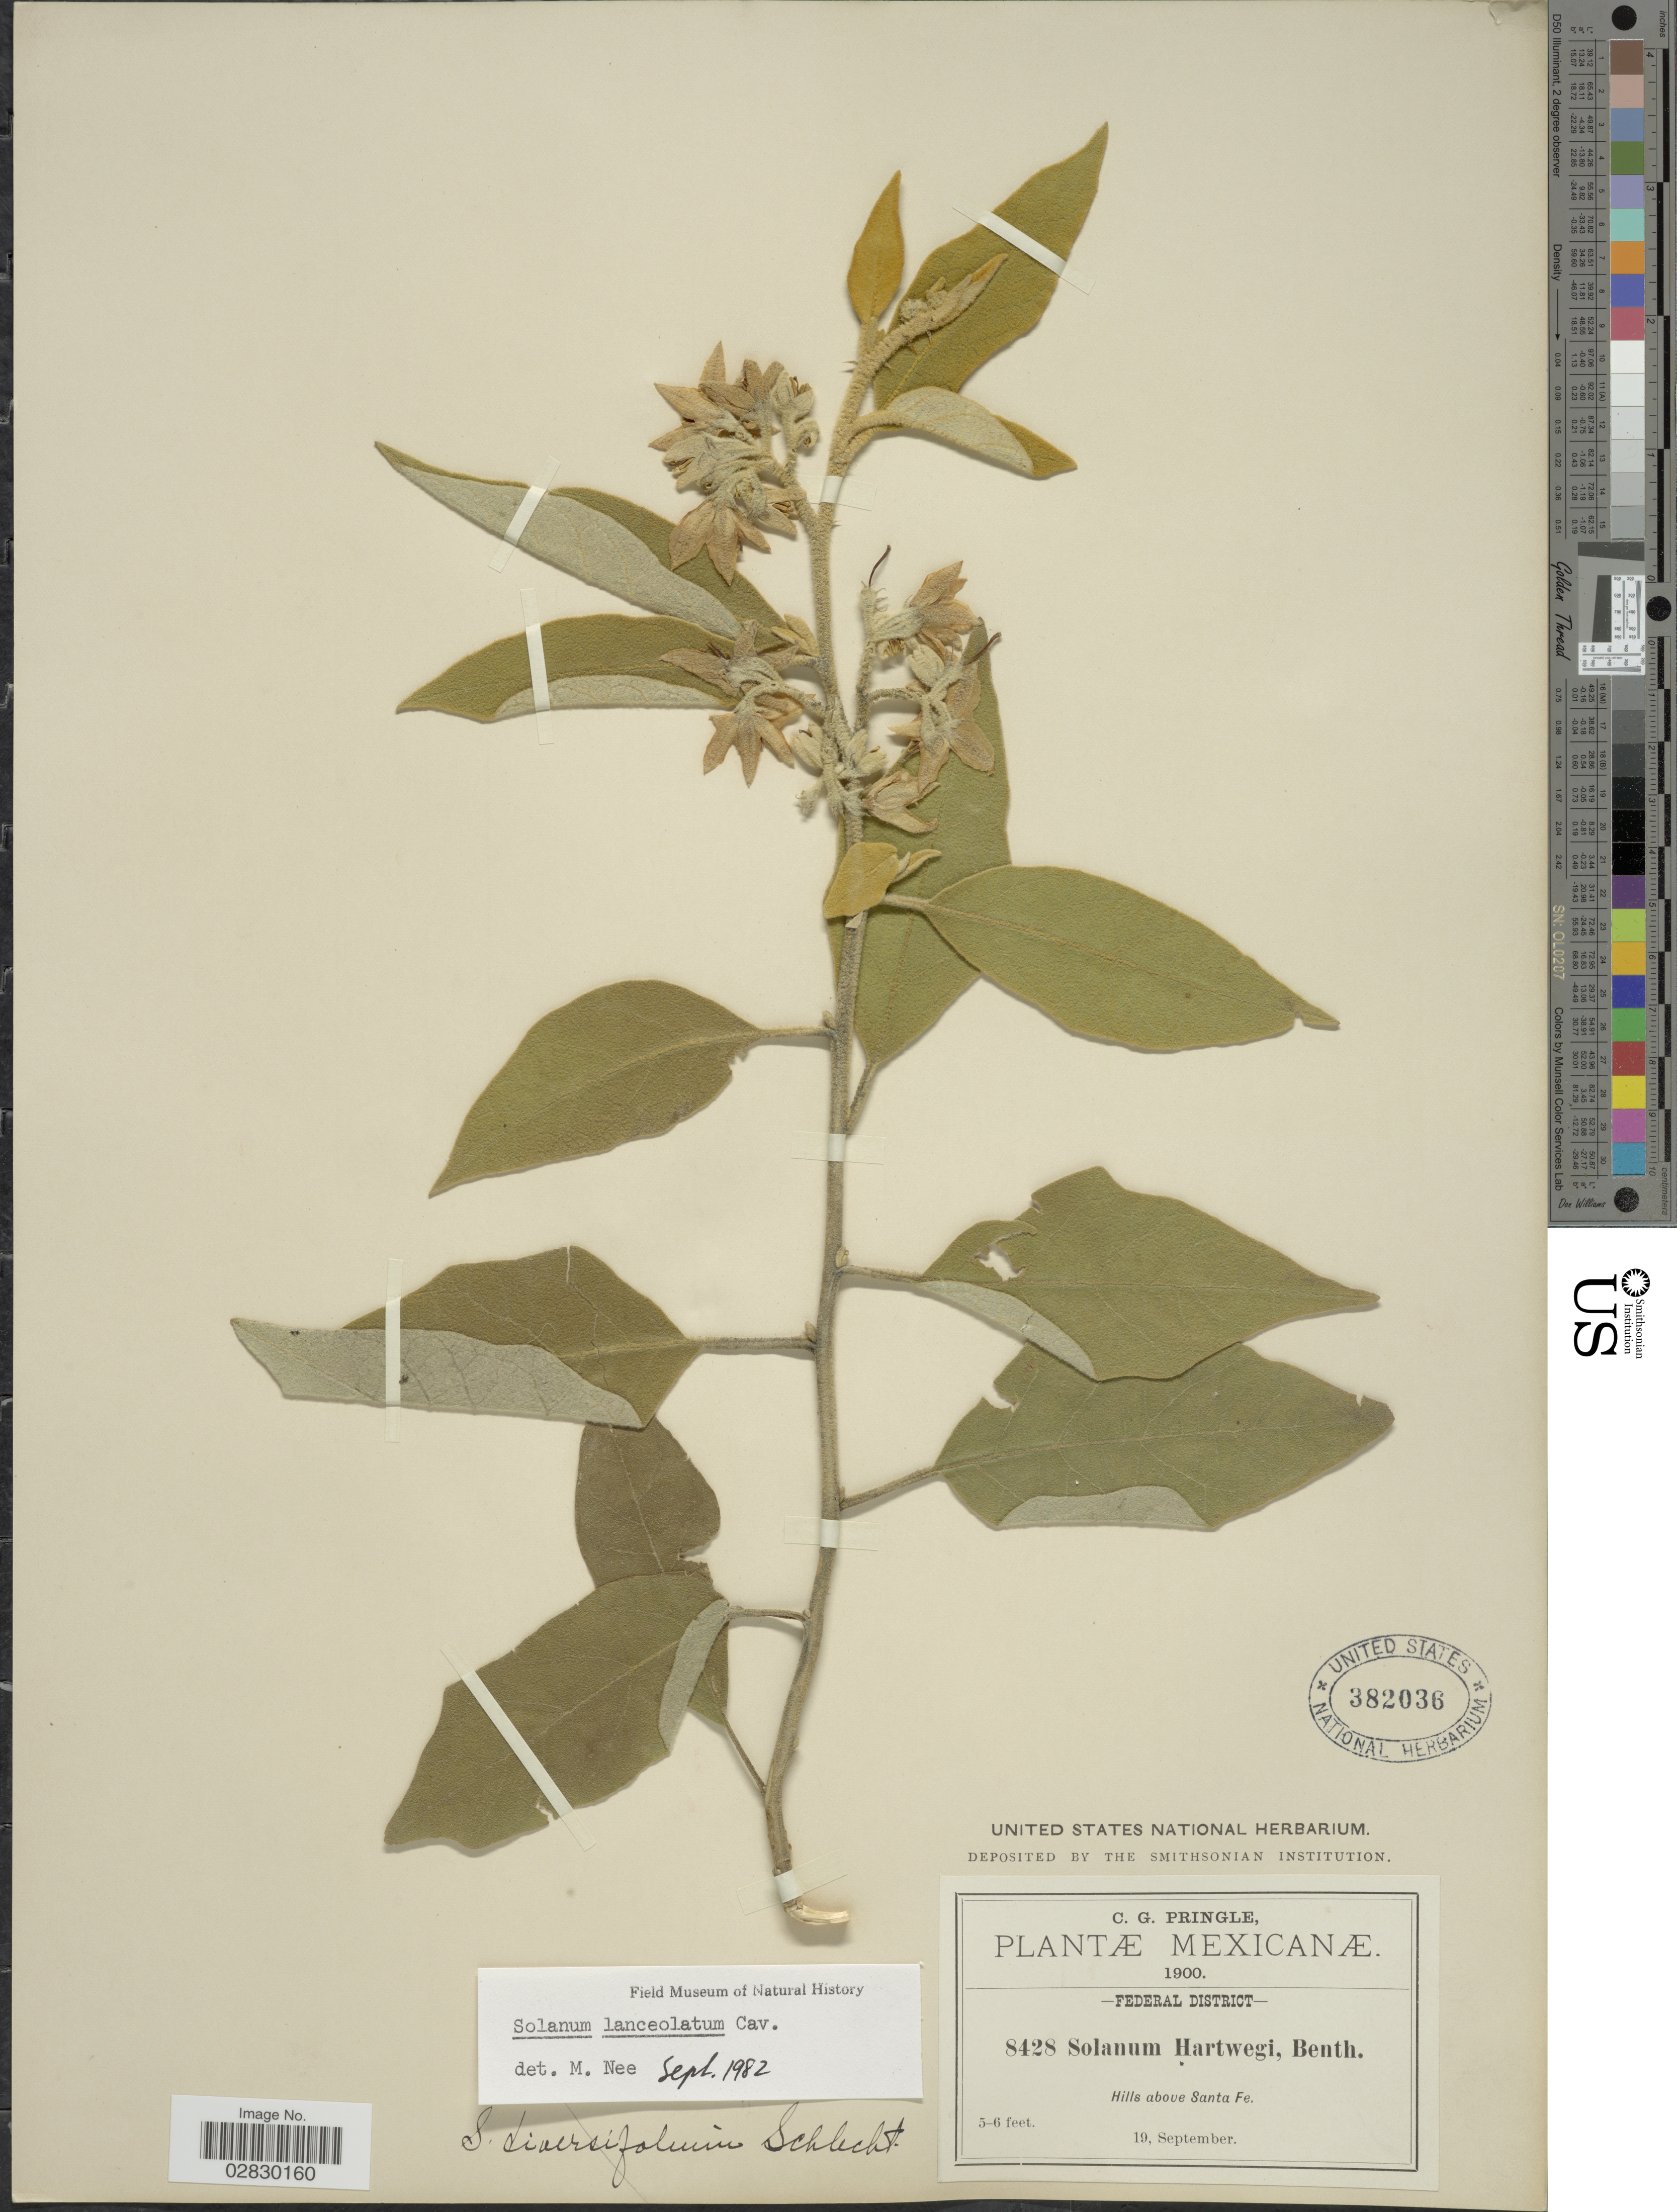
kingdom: Plantae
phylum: Tracheophyta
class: Magnoliopsida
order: Solanales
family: Solanaceae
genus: Solanum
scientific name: Solanum lanceolatum Berthault, nom. illeg.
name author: Berthault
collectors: C. G. Pringle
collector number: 8428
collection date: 1900-09-19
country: Mexico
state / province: Distrito Federal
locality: Federal District, Hills above Santa Fe.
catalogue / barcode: US 382036